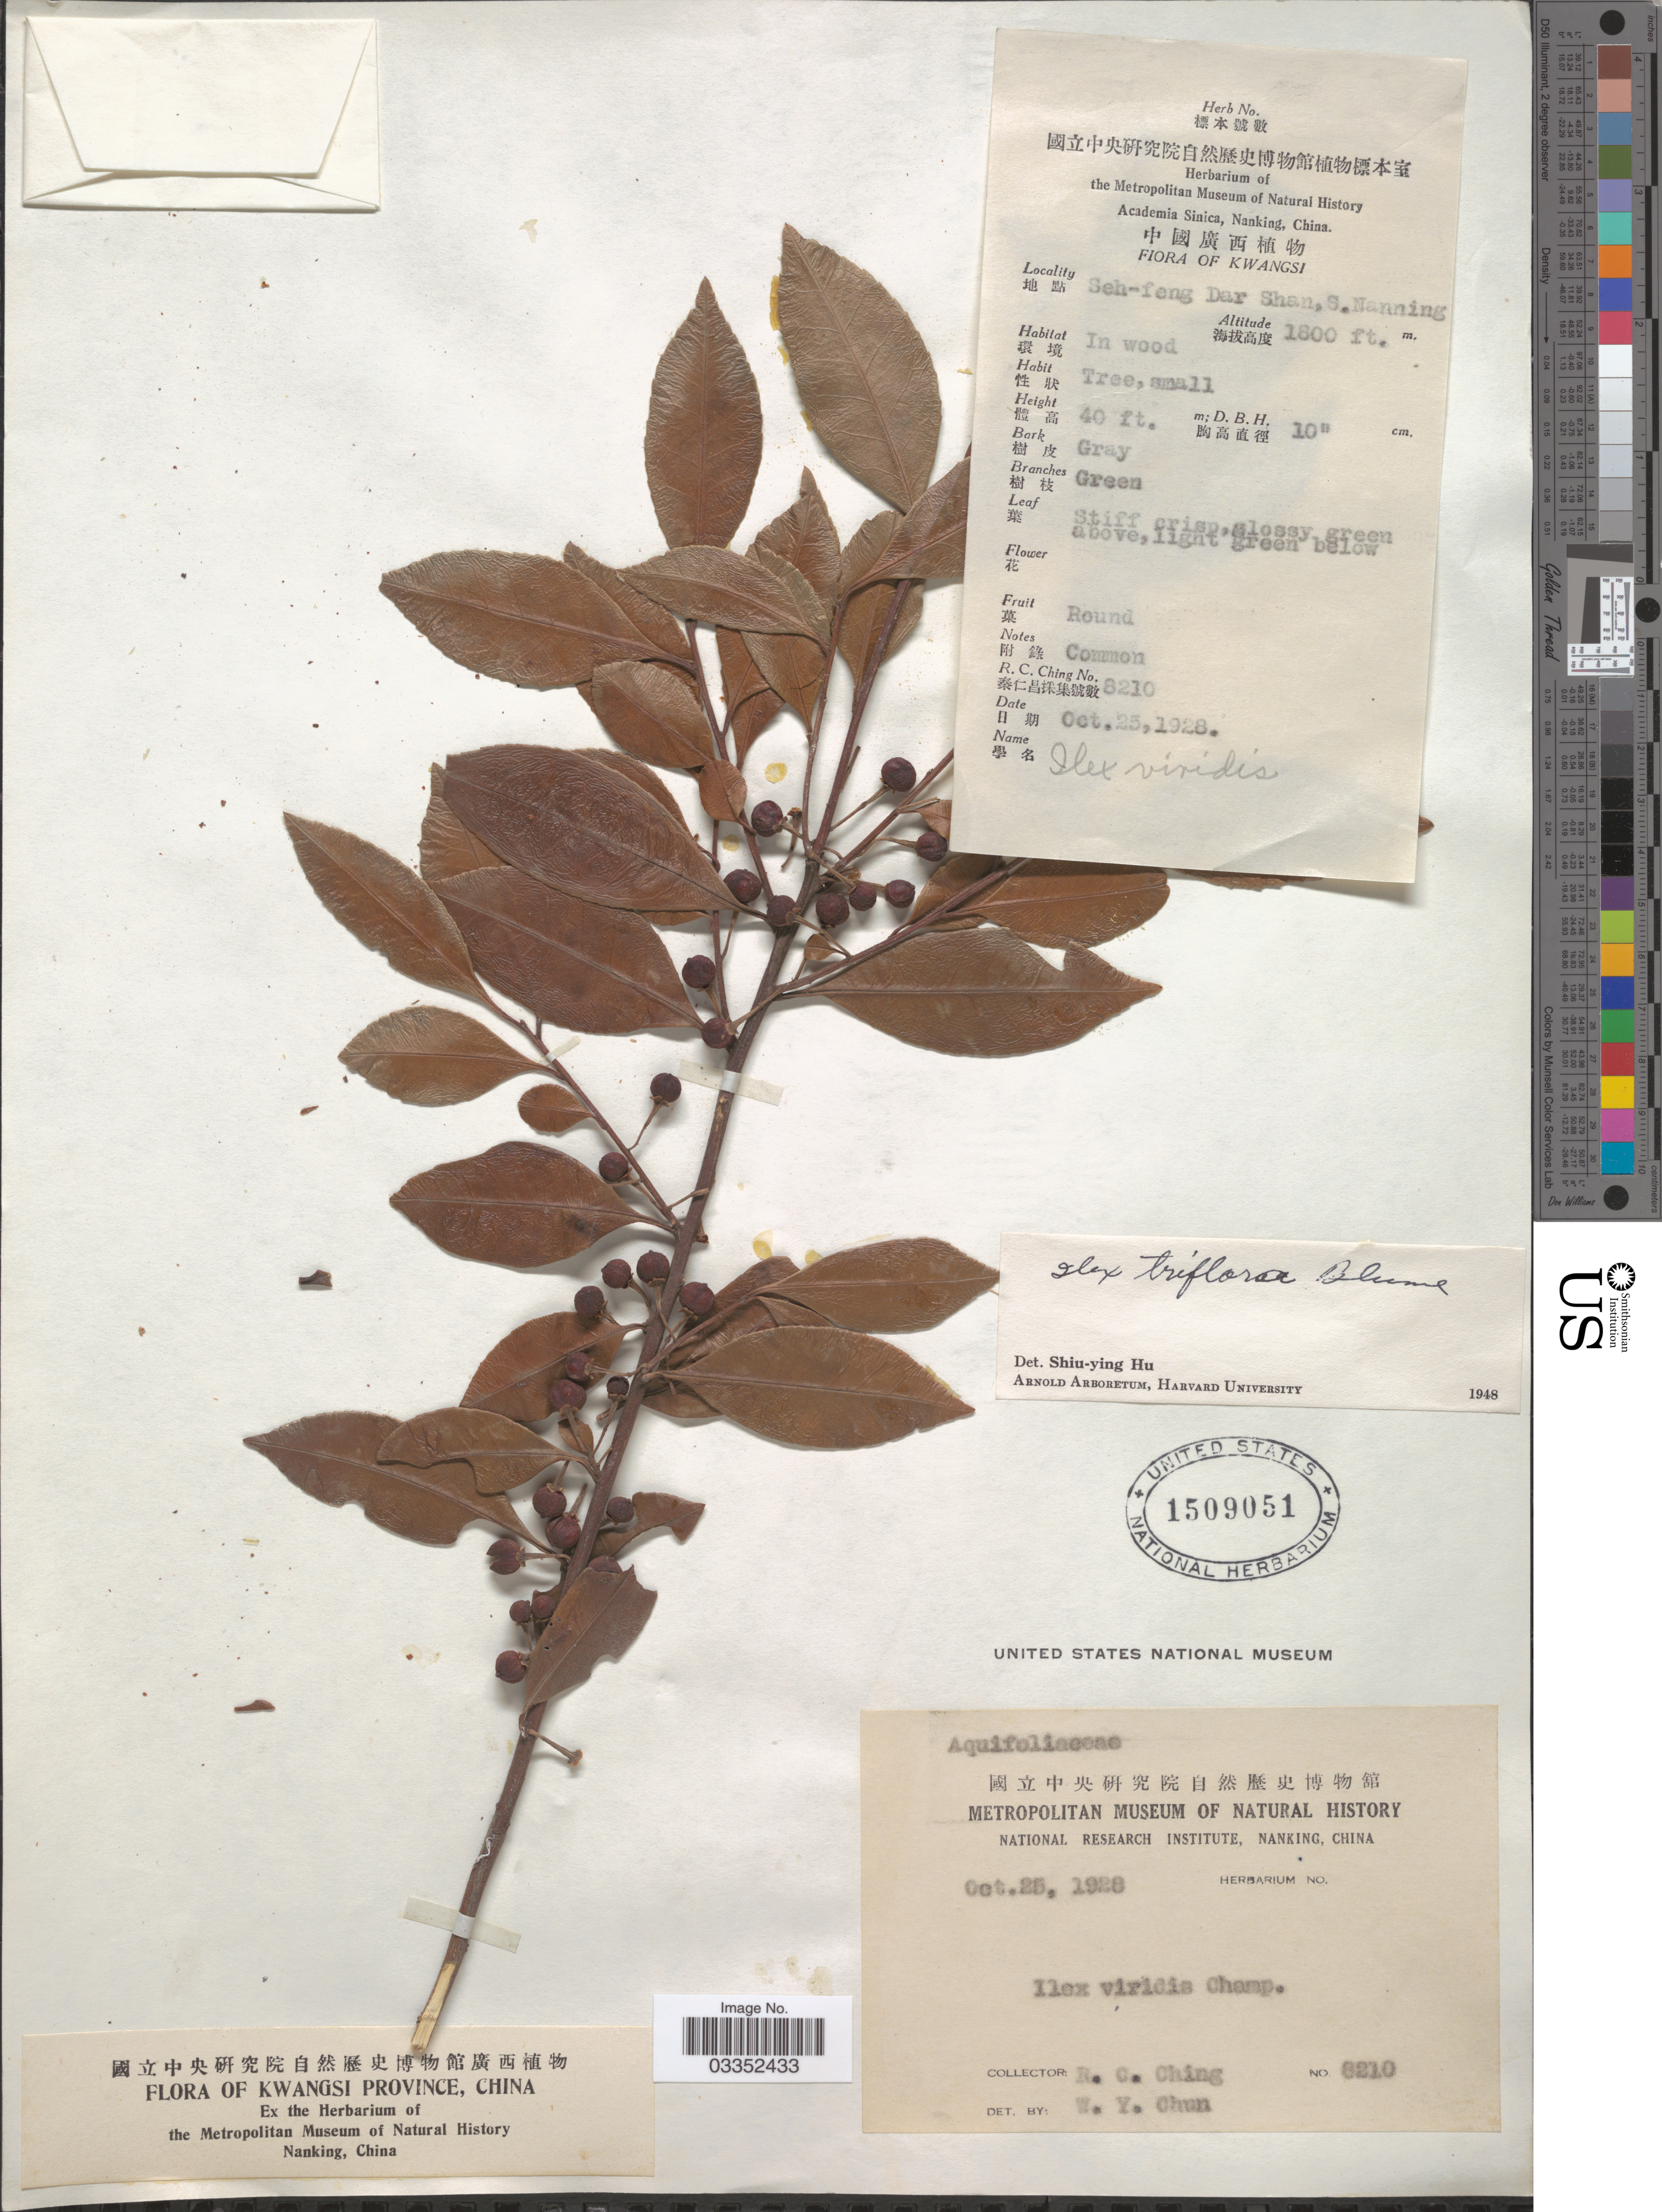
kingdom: Plantae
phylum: Tracheophyta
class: Magnoliopsida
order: Aquifoliales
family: Aquifoliaceae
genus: Ilex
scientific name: Ilex triflora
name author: Blume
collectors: R. C. Ching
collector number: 8210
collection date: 1928-10-25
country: China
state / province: Guangxi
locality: Kwangsi Province, Seh-Feng Dar Shan, S. Nanning.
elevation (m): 549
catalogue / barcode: US 1509051